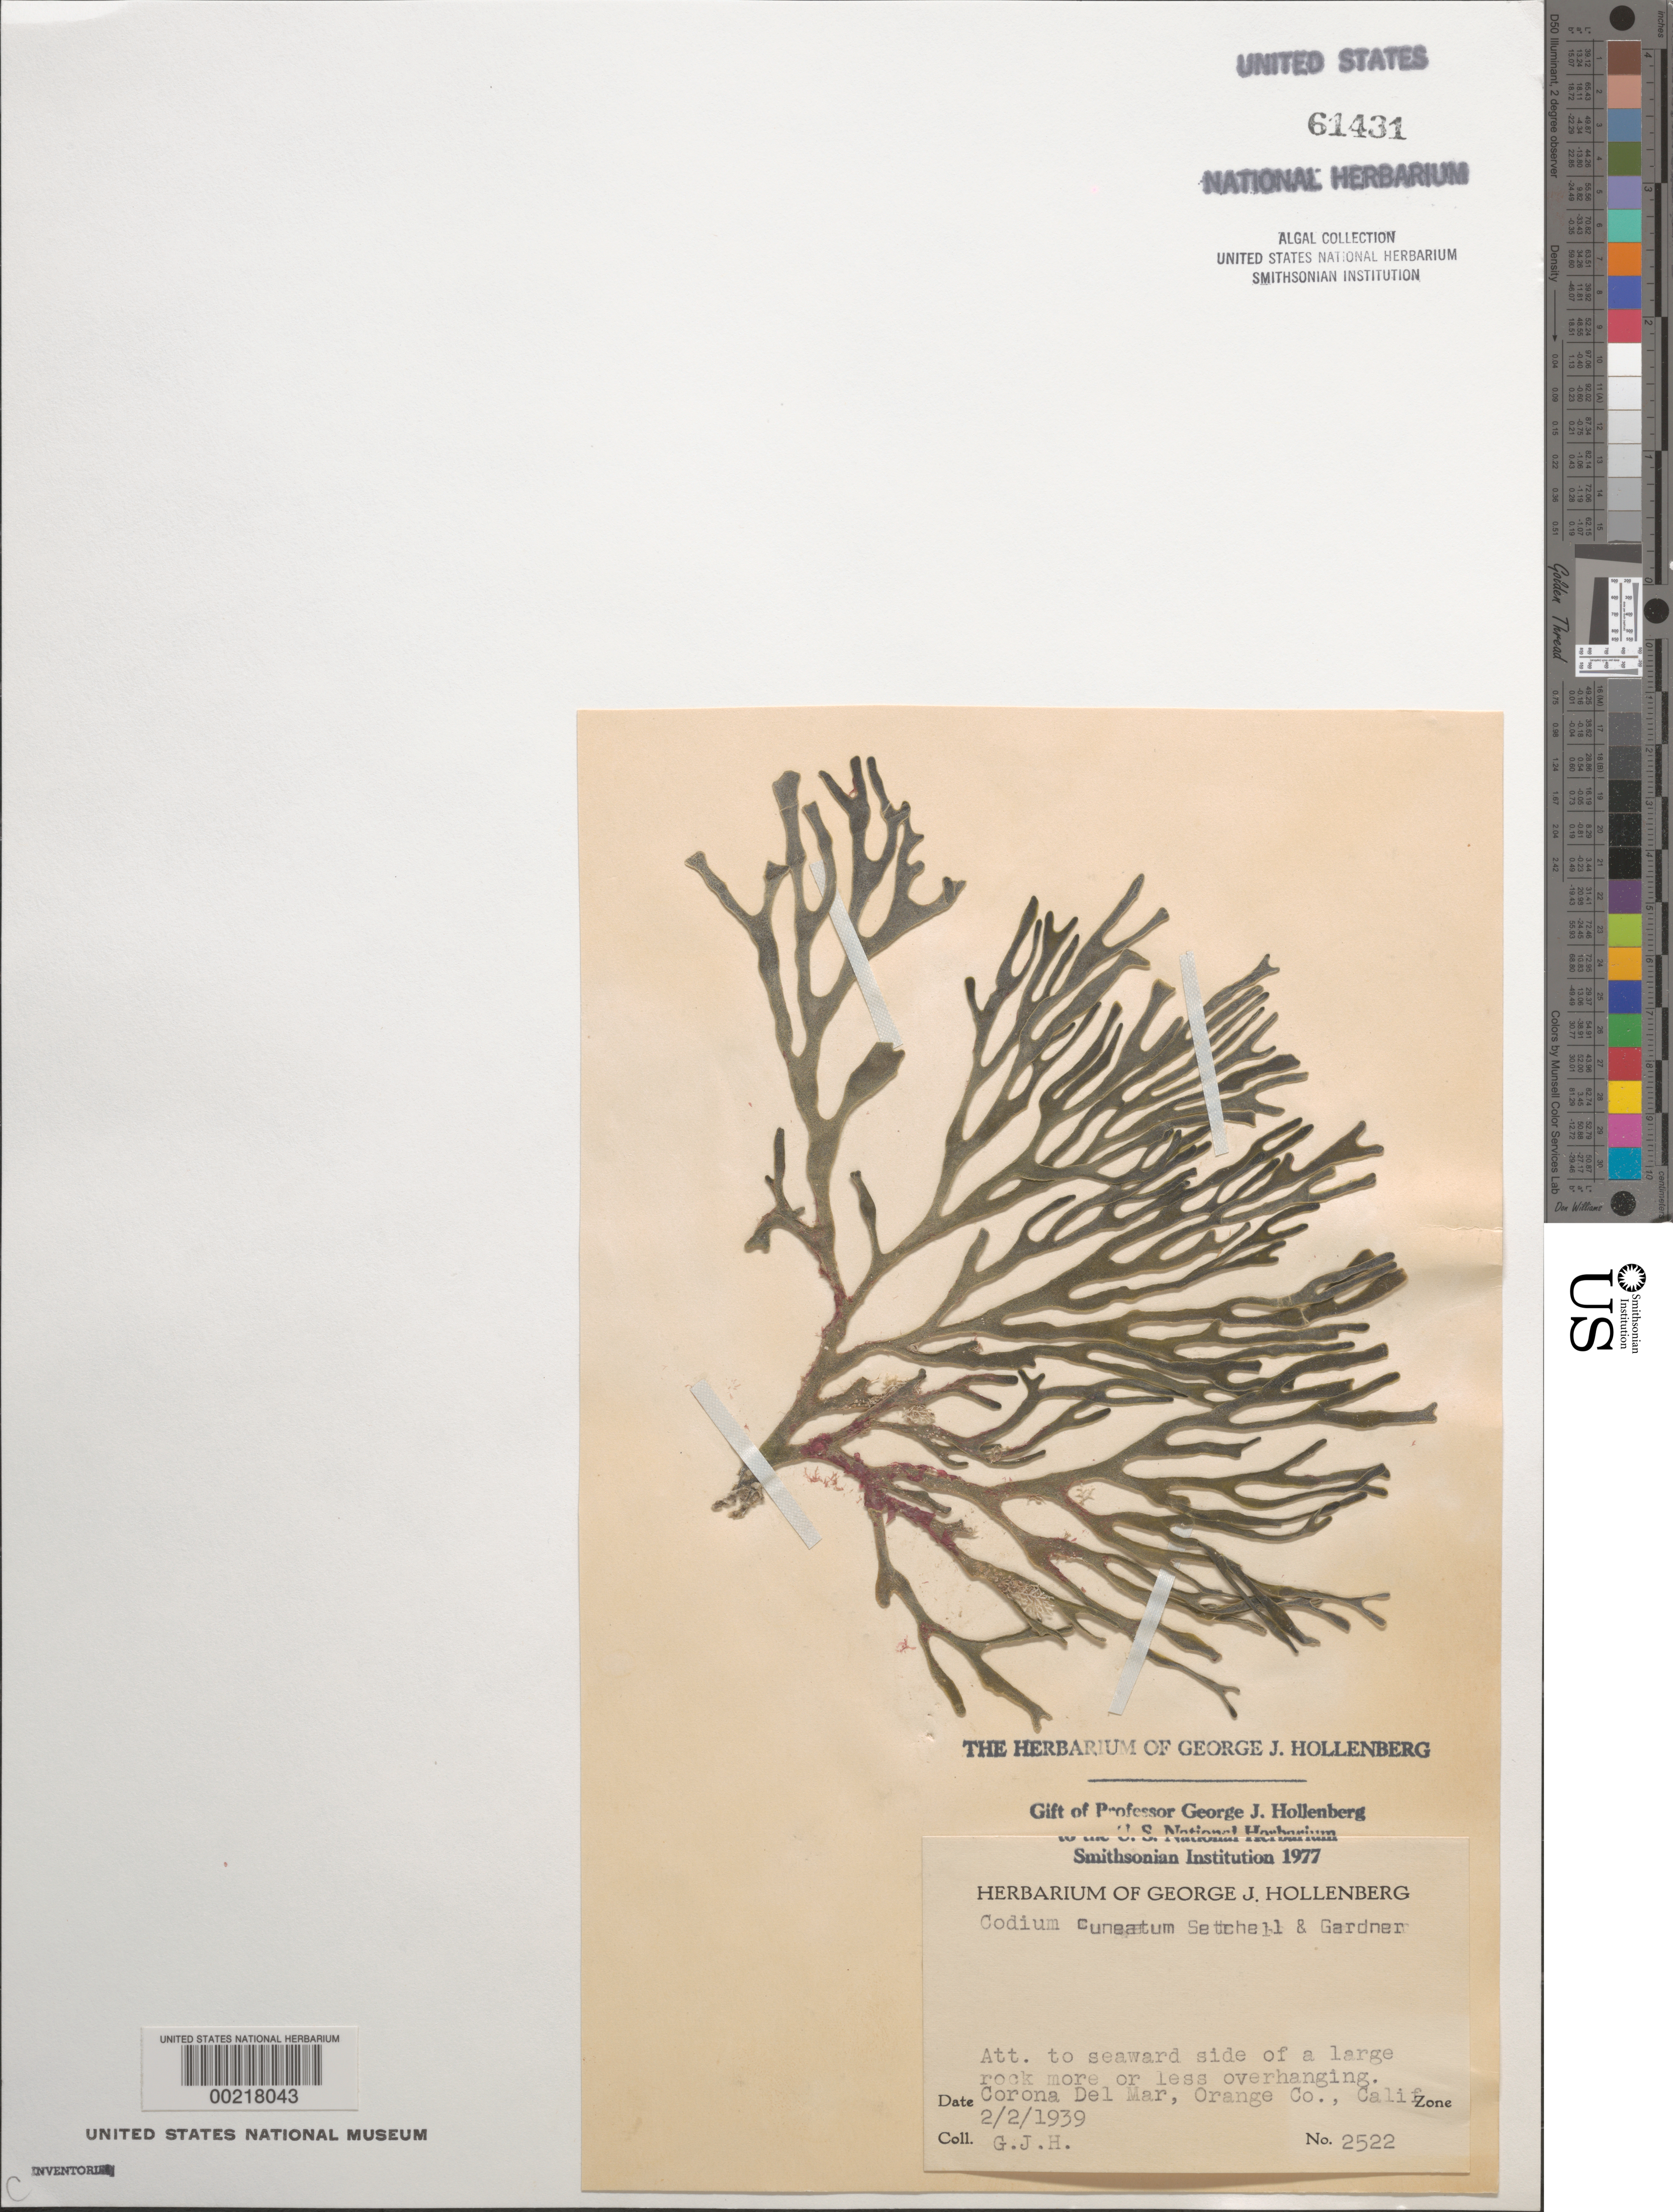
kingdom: Plantae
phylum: Chlorophyta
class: Ulvophyceae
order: Bryopsidales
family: Codiaceae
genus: Codium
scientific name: Codium simulans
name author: Setch. & N.L. Gardner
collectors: G. Hollenberg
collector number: GJH 2522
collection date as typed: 02 Feb 1939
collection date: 1939-02-02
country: United States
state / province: California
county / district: Orange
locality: Corona del Mar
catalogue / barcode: US 61431